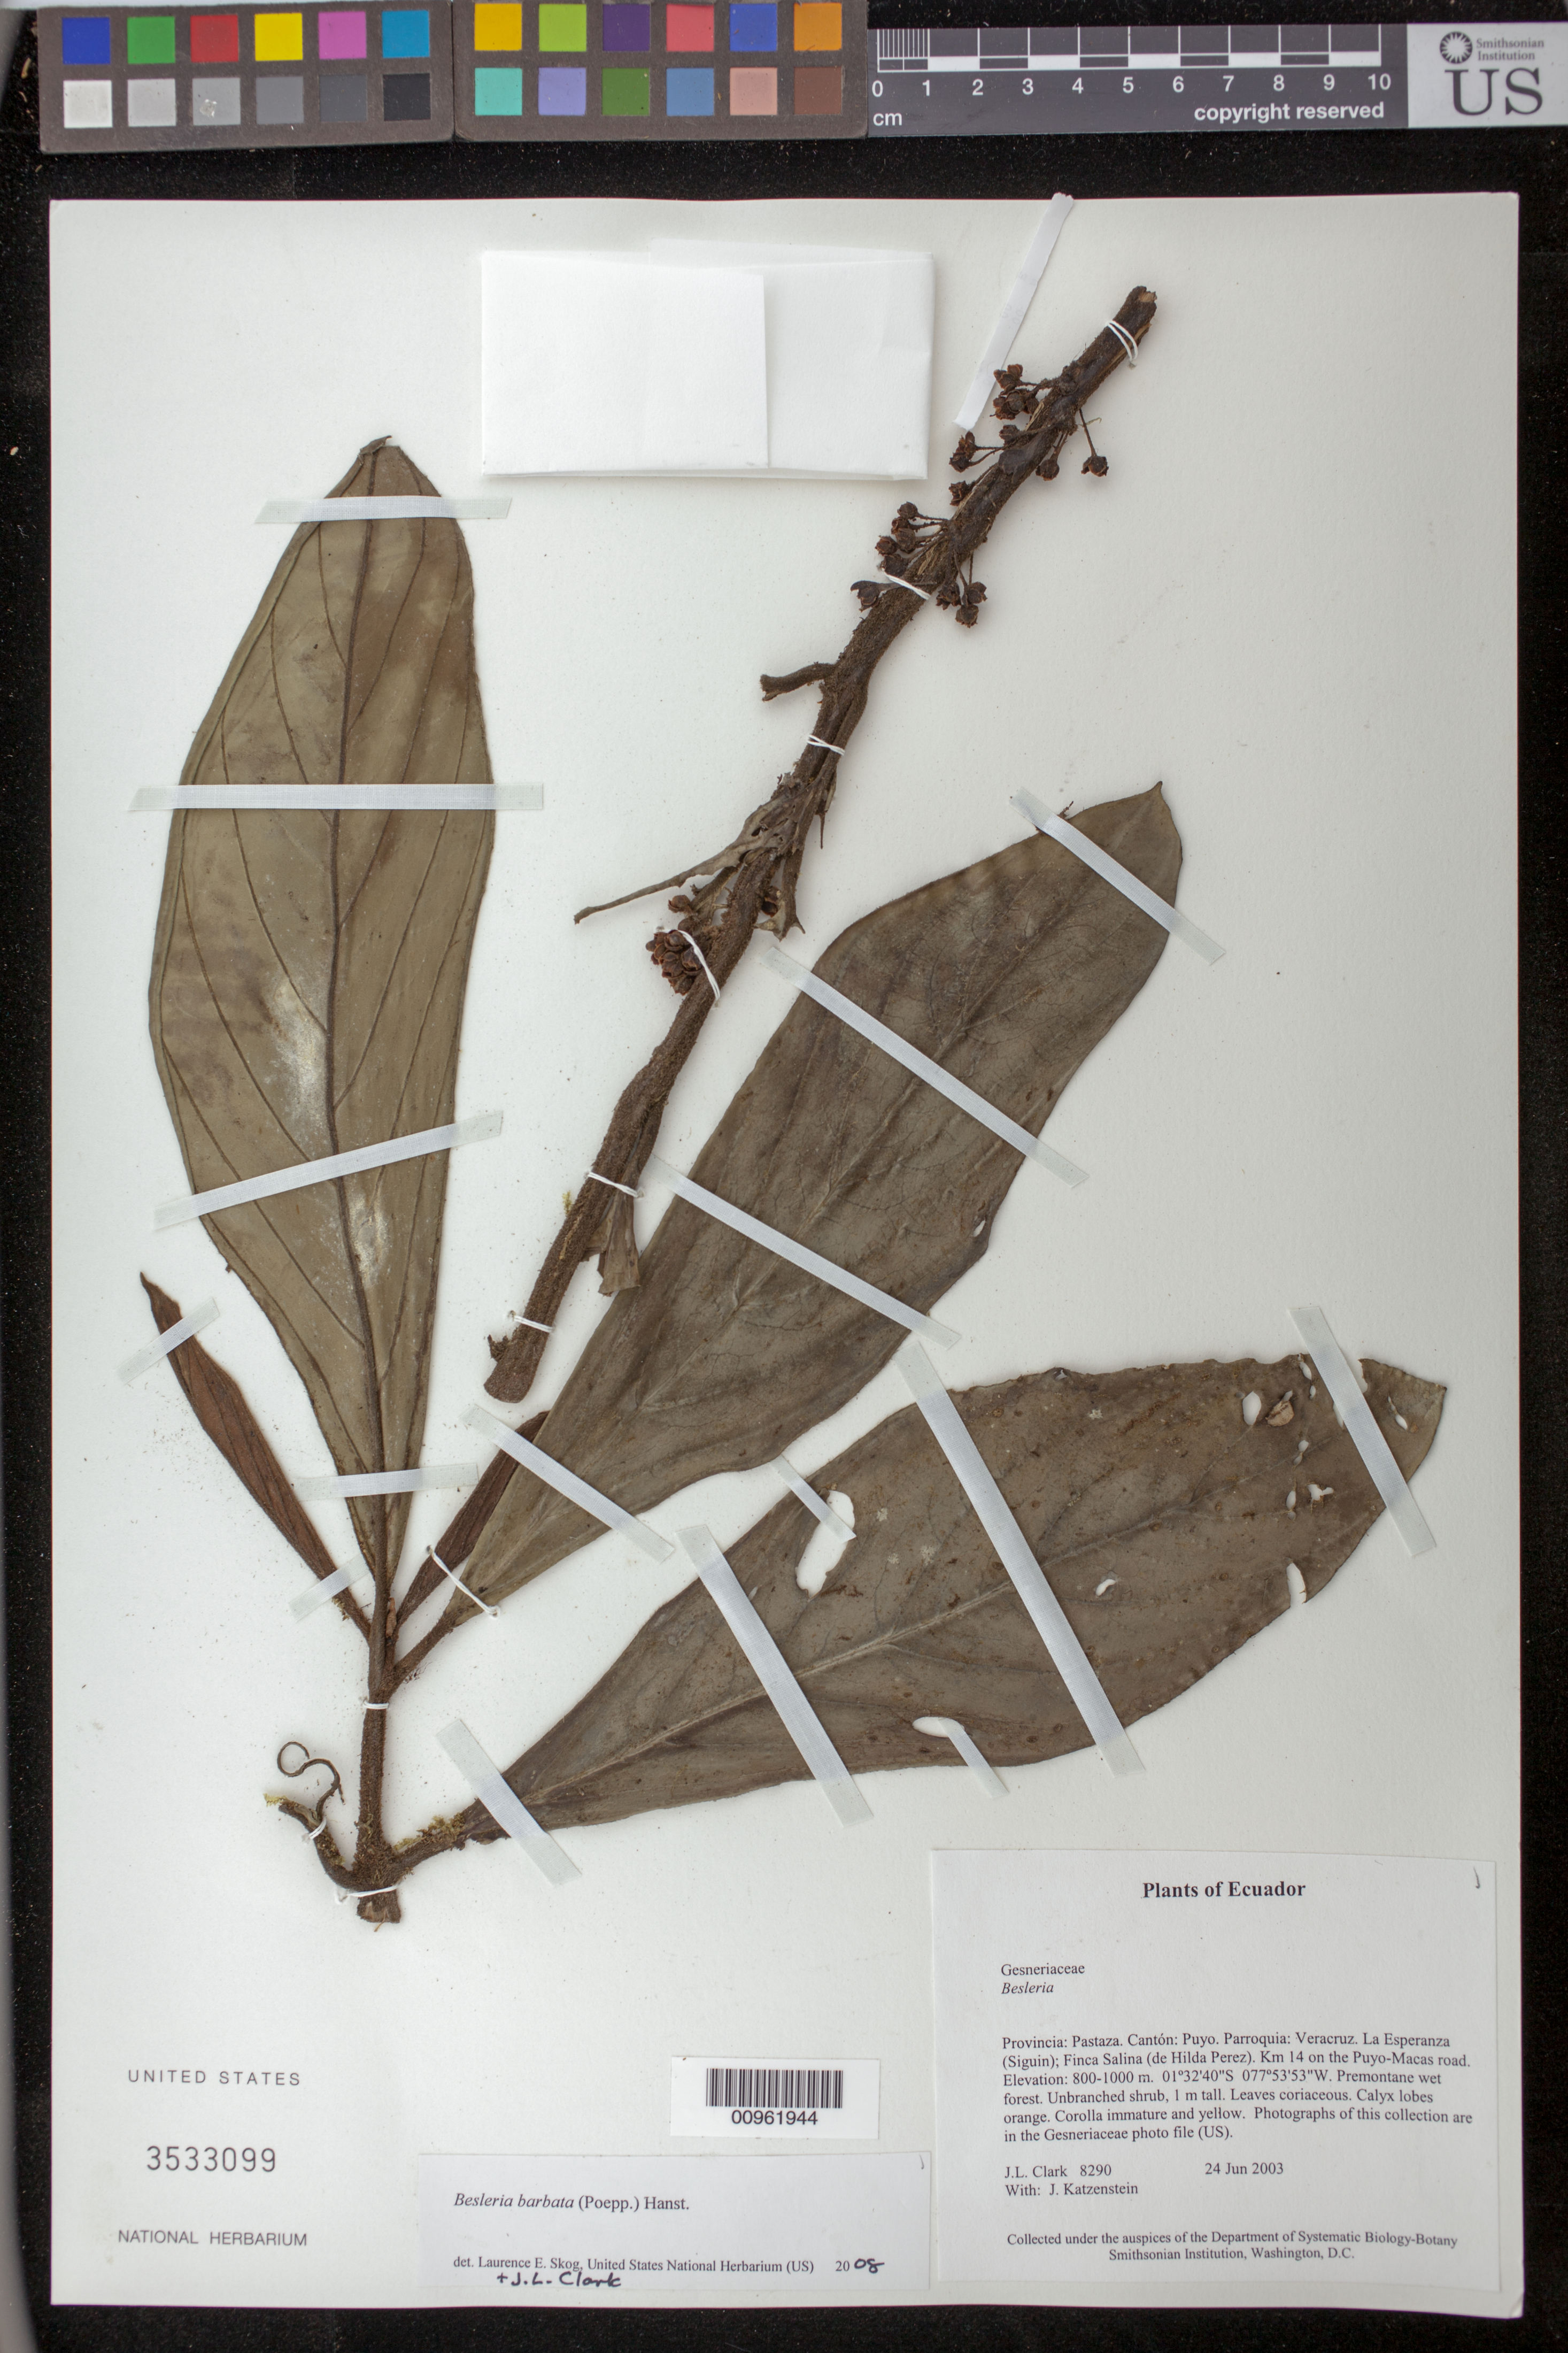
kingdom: Plantae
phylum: Tracheophyta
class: Magnoliopsida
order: Lamiales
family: Gesneriaceae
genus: Besleria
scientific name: Besleria barbata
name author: (Poepp.) Hanst.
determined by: Clark, J. L.; Skog, Laurence E.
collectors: J. L. Clark & J. Katzenstein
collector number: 8290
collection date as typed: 24 Jun 2003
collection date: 2003-06-24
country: Ecuador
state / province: Pastaza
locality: Puyo. Parroquia: Veracruz. La Esperanza (Siguin); Finca Salina (de Hilda Perez). Km 14 on the Puyo-Macas road.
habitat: Premontane wet forest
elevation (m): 800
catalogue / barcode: US 3533099